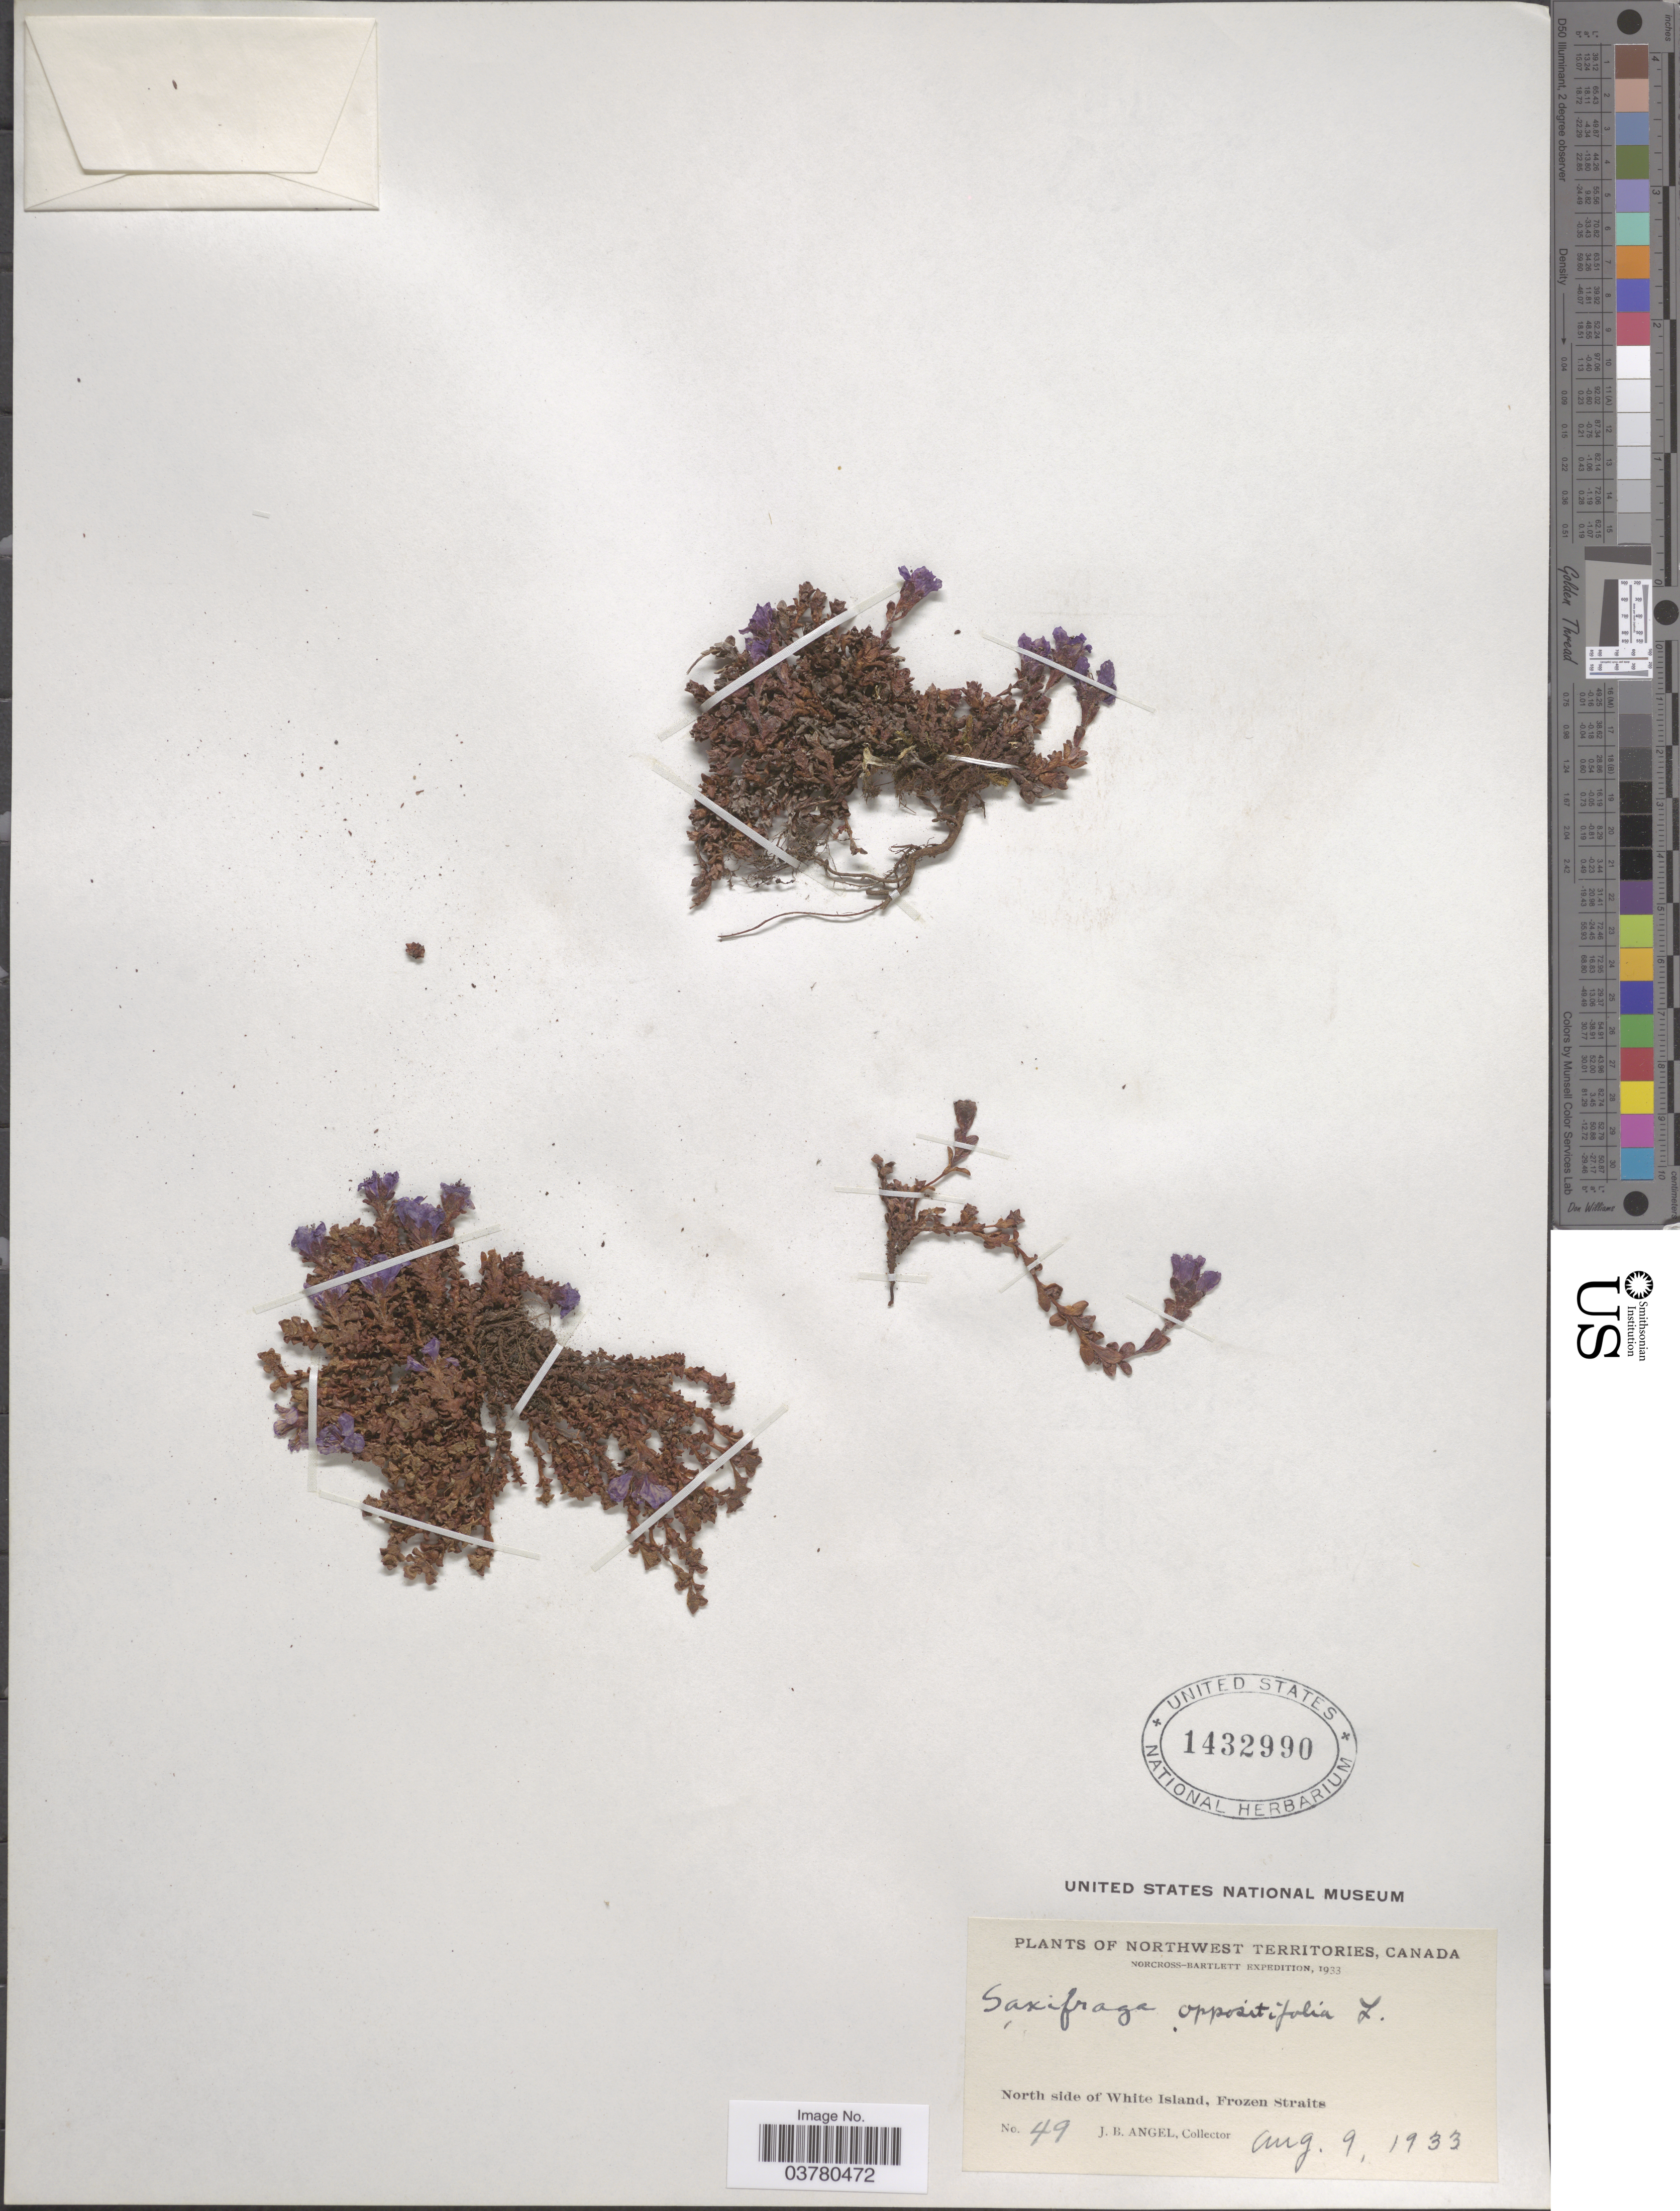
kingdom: Plantae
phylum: Tracheophyta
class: Magnoliopsida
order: Saxifragales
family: Saxifragaceae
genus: Saxifraga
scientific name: Saxifraga oppositifolia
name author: L.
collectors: J. Angel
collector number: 49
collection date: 1933-08-09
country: Canada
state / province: Northwest Territories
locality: Norcross-Bartlett Expedition, 1933. North side of White Island, Frozen Straits.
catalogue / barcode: US 1432990